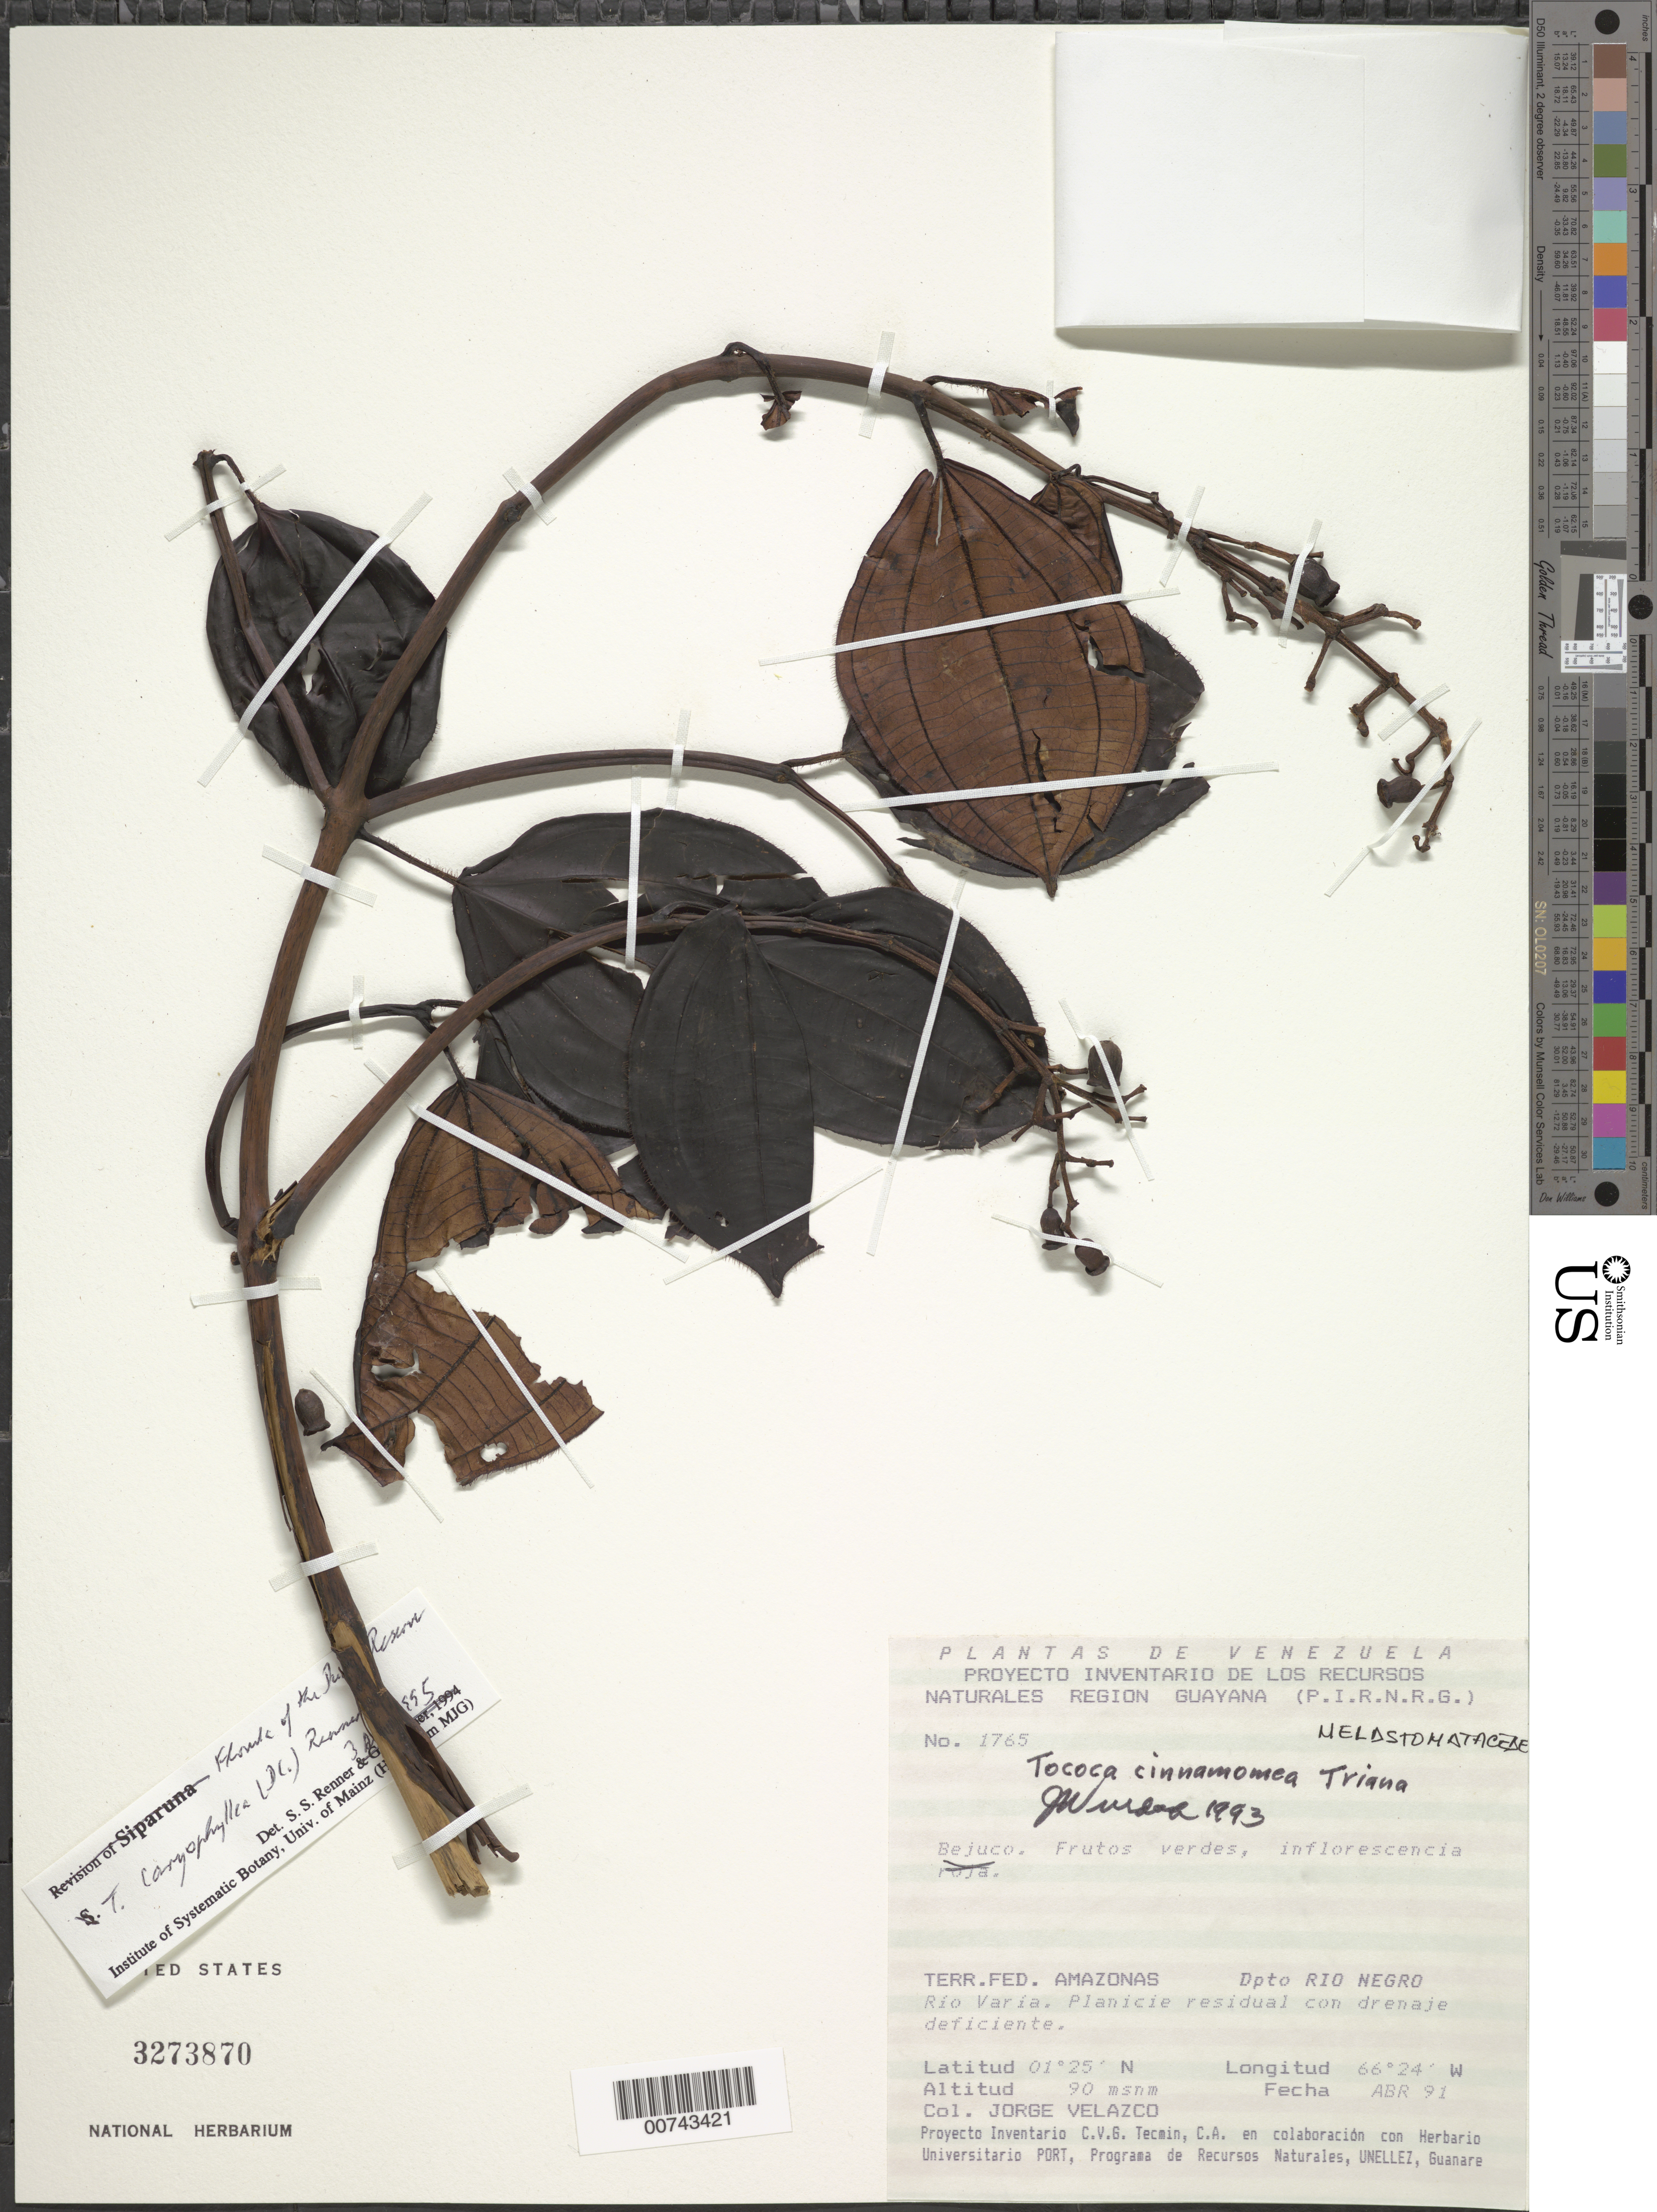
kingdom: Plantae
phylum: Tracheophyta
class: Magnoliopsida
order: Myrtales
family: Melastomataceae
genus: Tococa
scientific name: Tococa caryophyllea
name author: (DC.) S.S. Renner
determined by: Renner, S. S.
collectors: J. Velazco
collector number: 1765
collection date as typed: Apr-91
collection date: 1991-04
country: Venezuela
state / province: Amazonas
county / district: Río Negro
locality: Río Varia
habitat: Planicie residual con drenaje deficiente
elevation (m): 90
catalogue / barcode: US 3273870